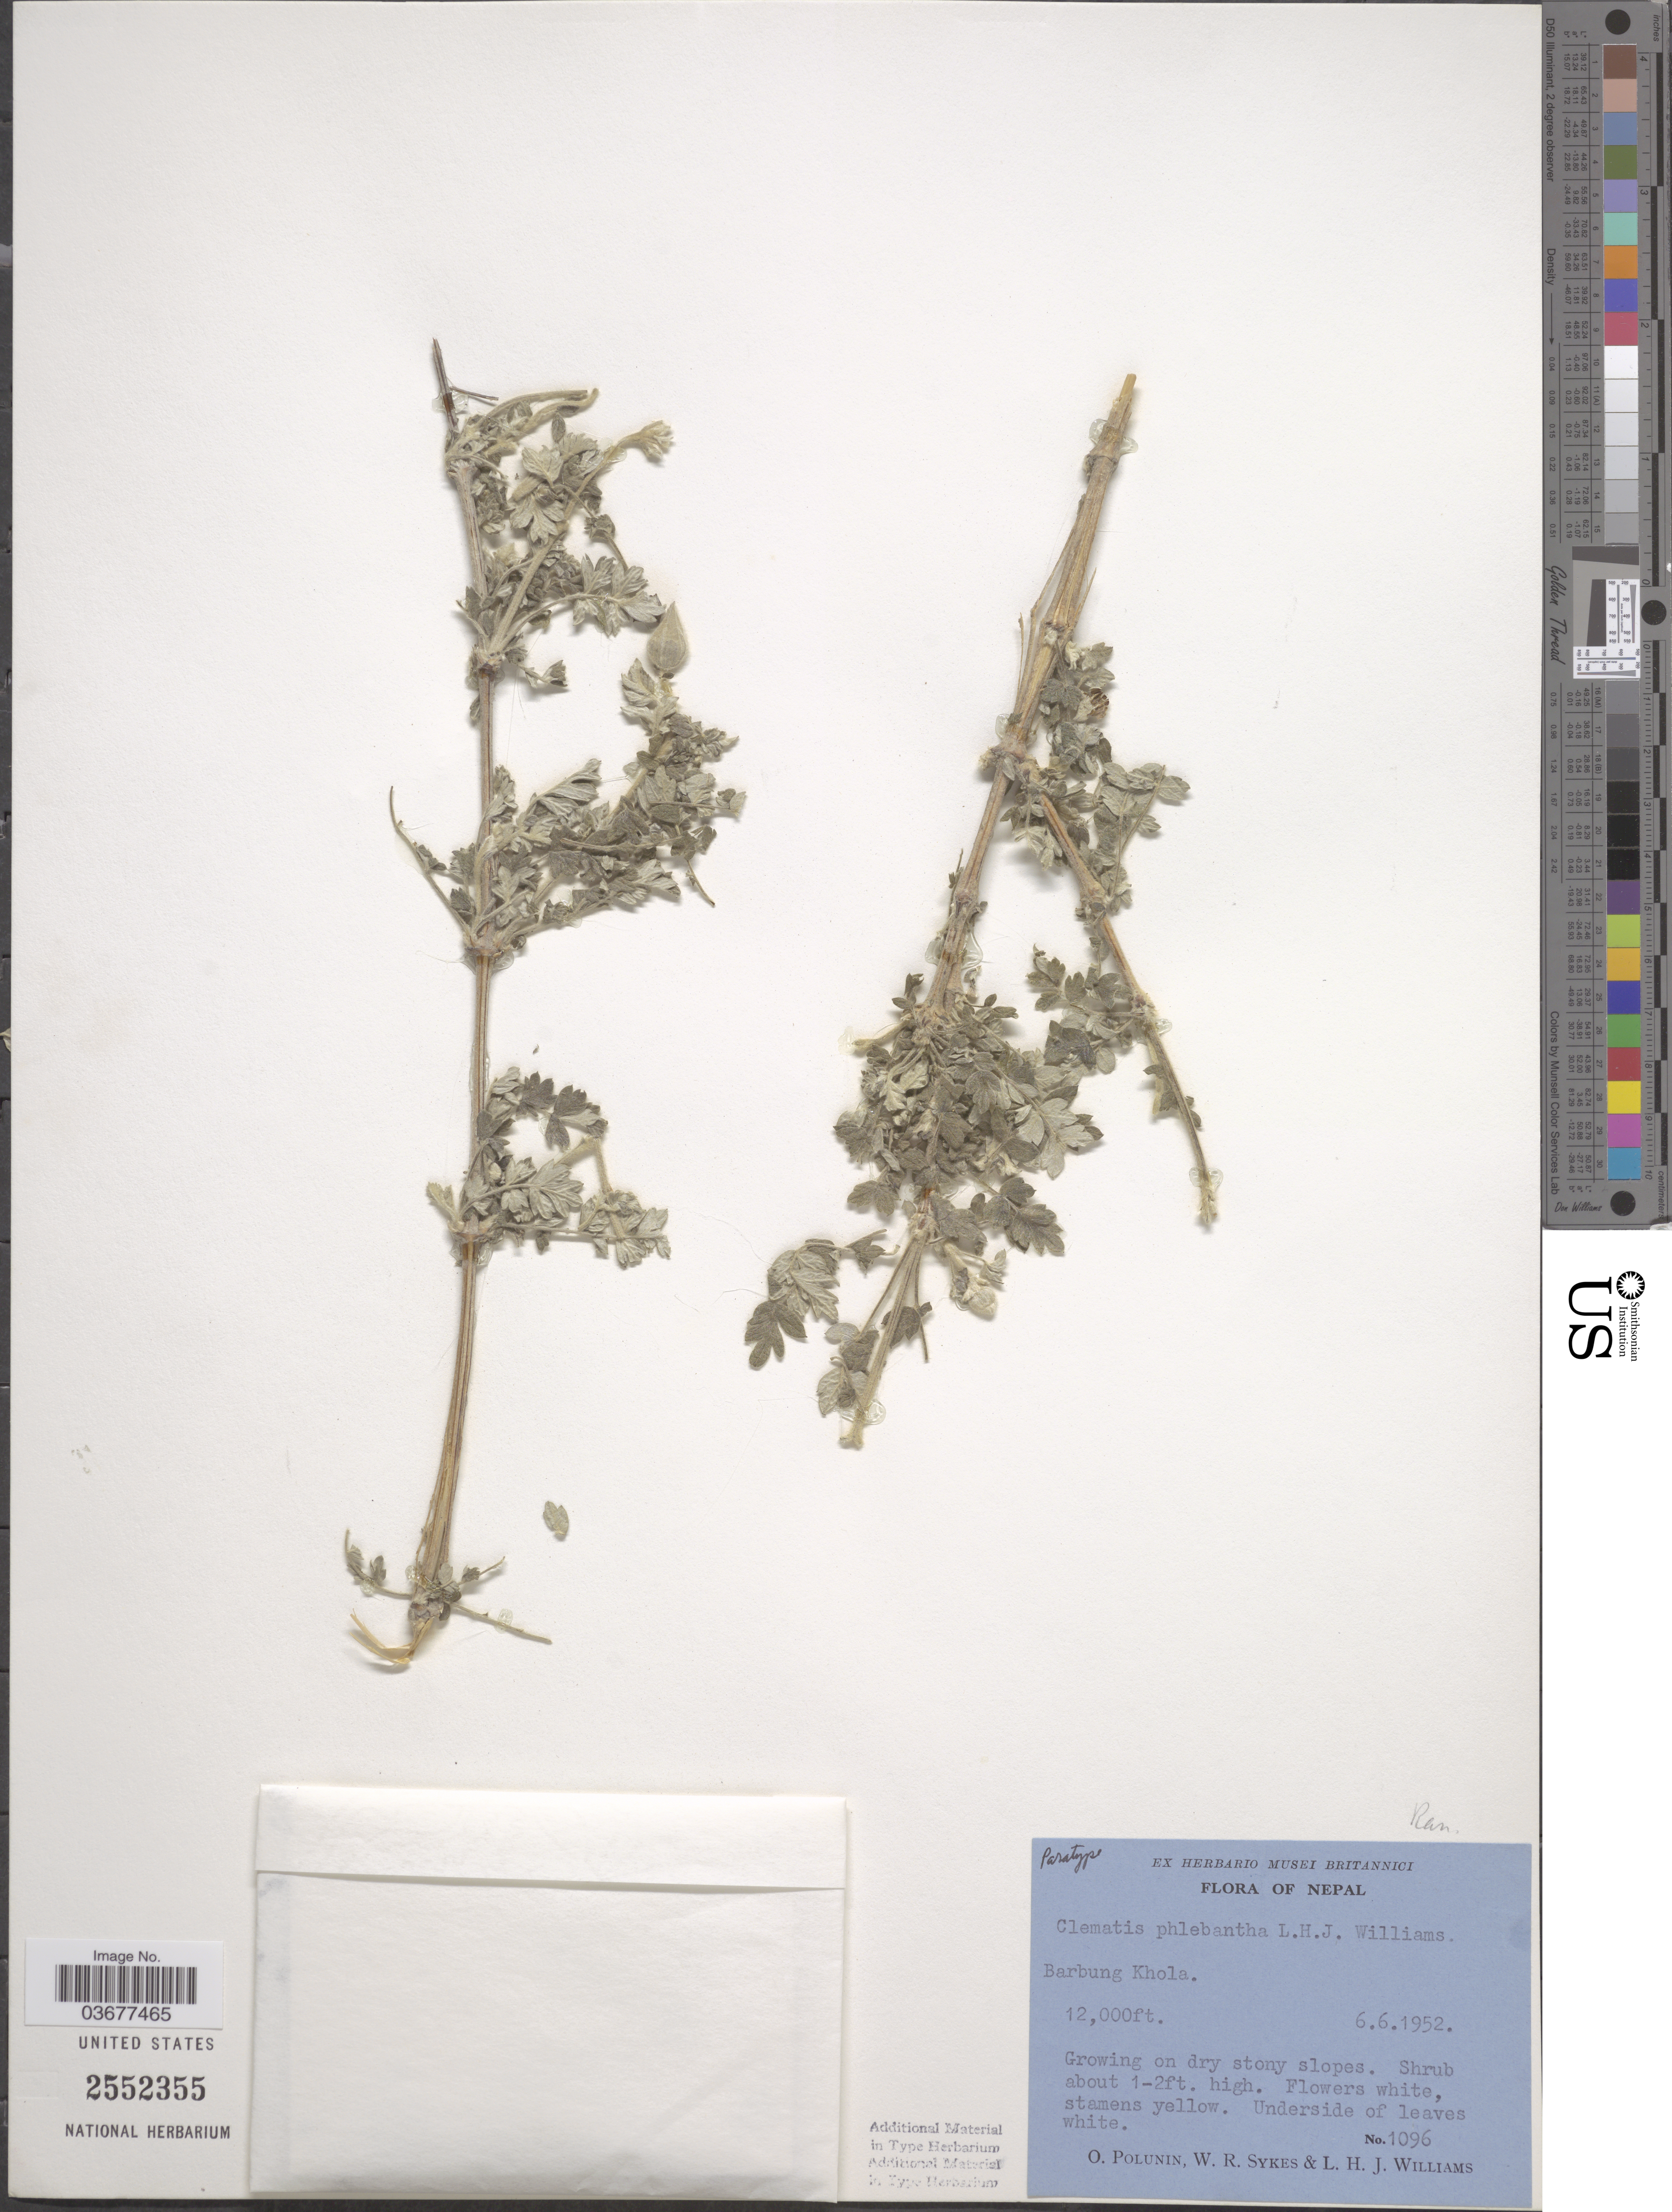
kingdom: Plantae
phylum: Tracheophyta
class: Magnoliopsida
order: Ranunculales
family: Ranunculaceae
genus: Clematis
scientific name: Clematis phlebantha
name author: L.H.J. Williams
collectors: O. V. Polunin, W. R. Sykes & L. H. J. Williams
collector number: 1096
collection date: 1952-06-06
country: Nepal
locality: Barbung Khola.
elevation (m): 3658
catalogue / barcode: US 2552355